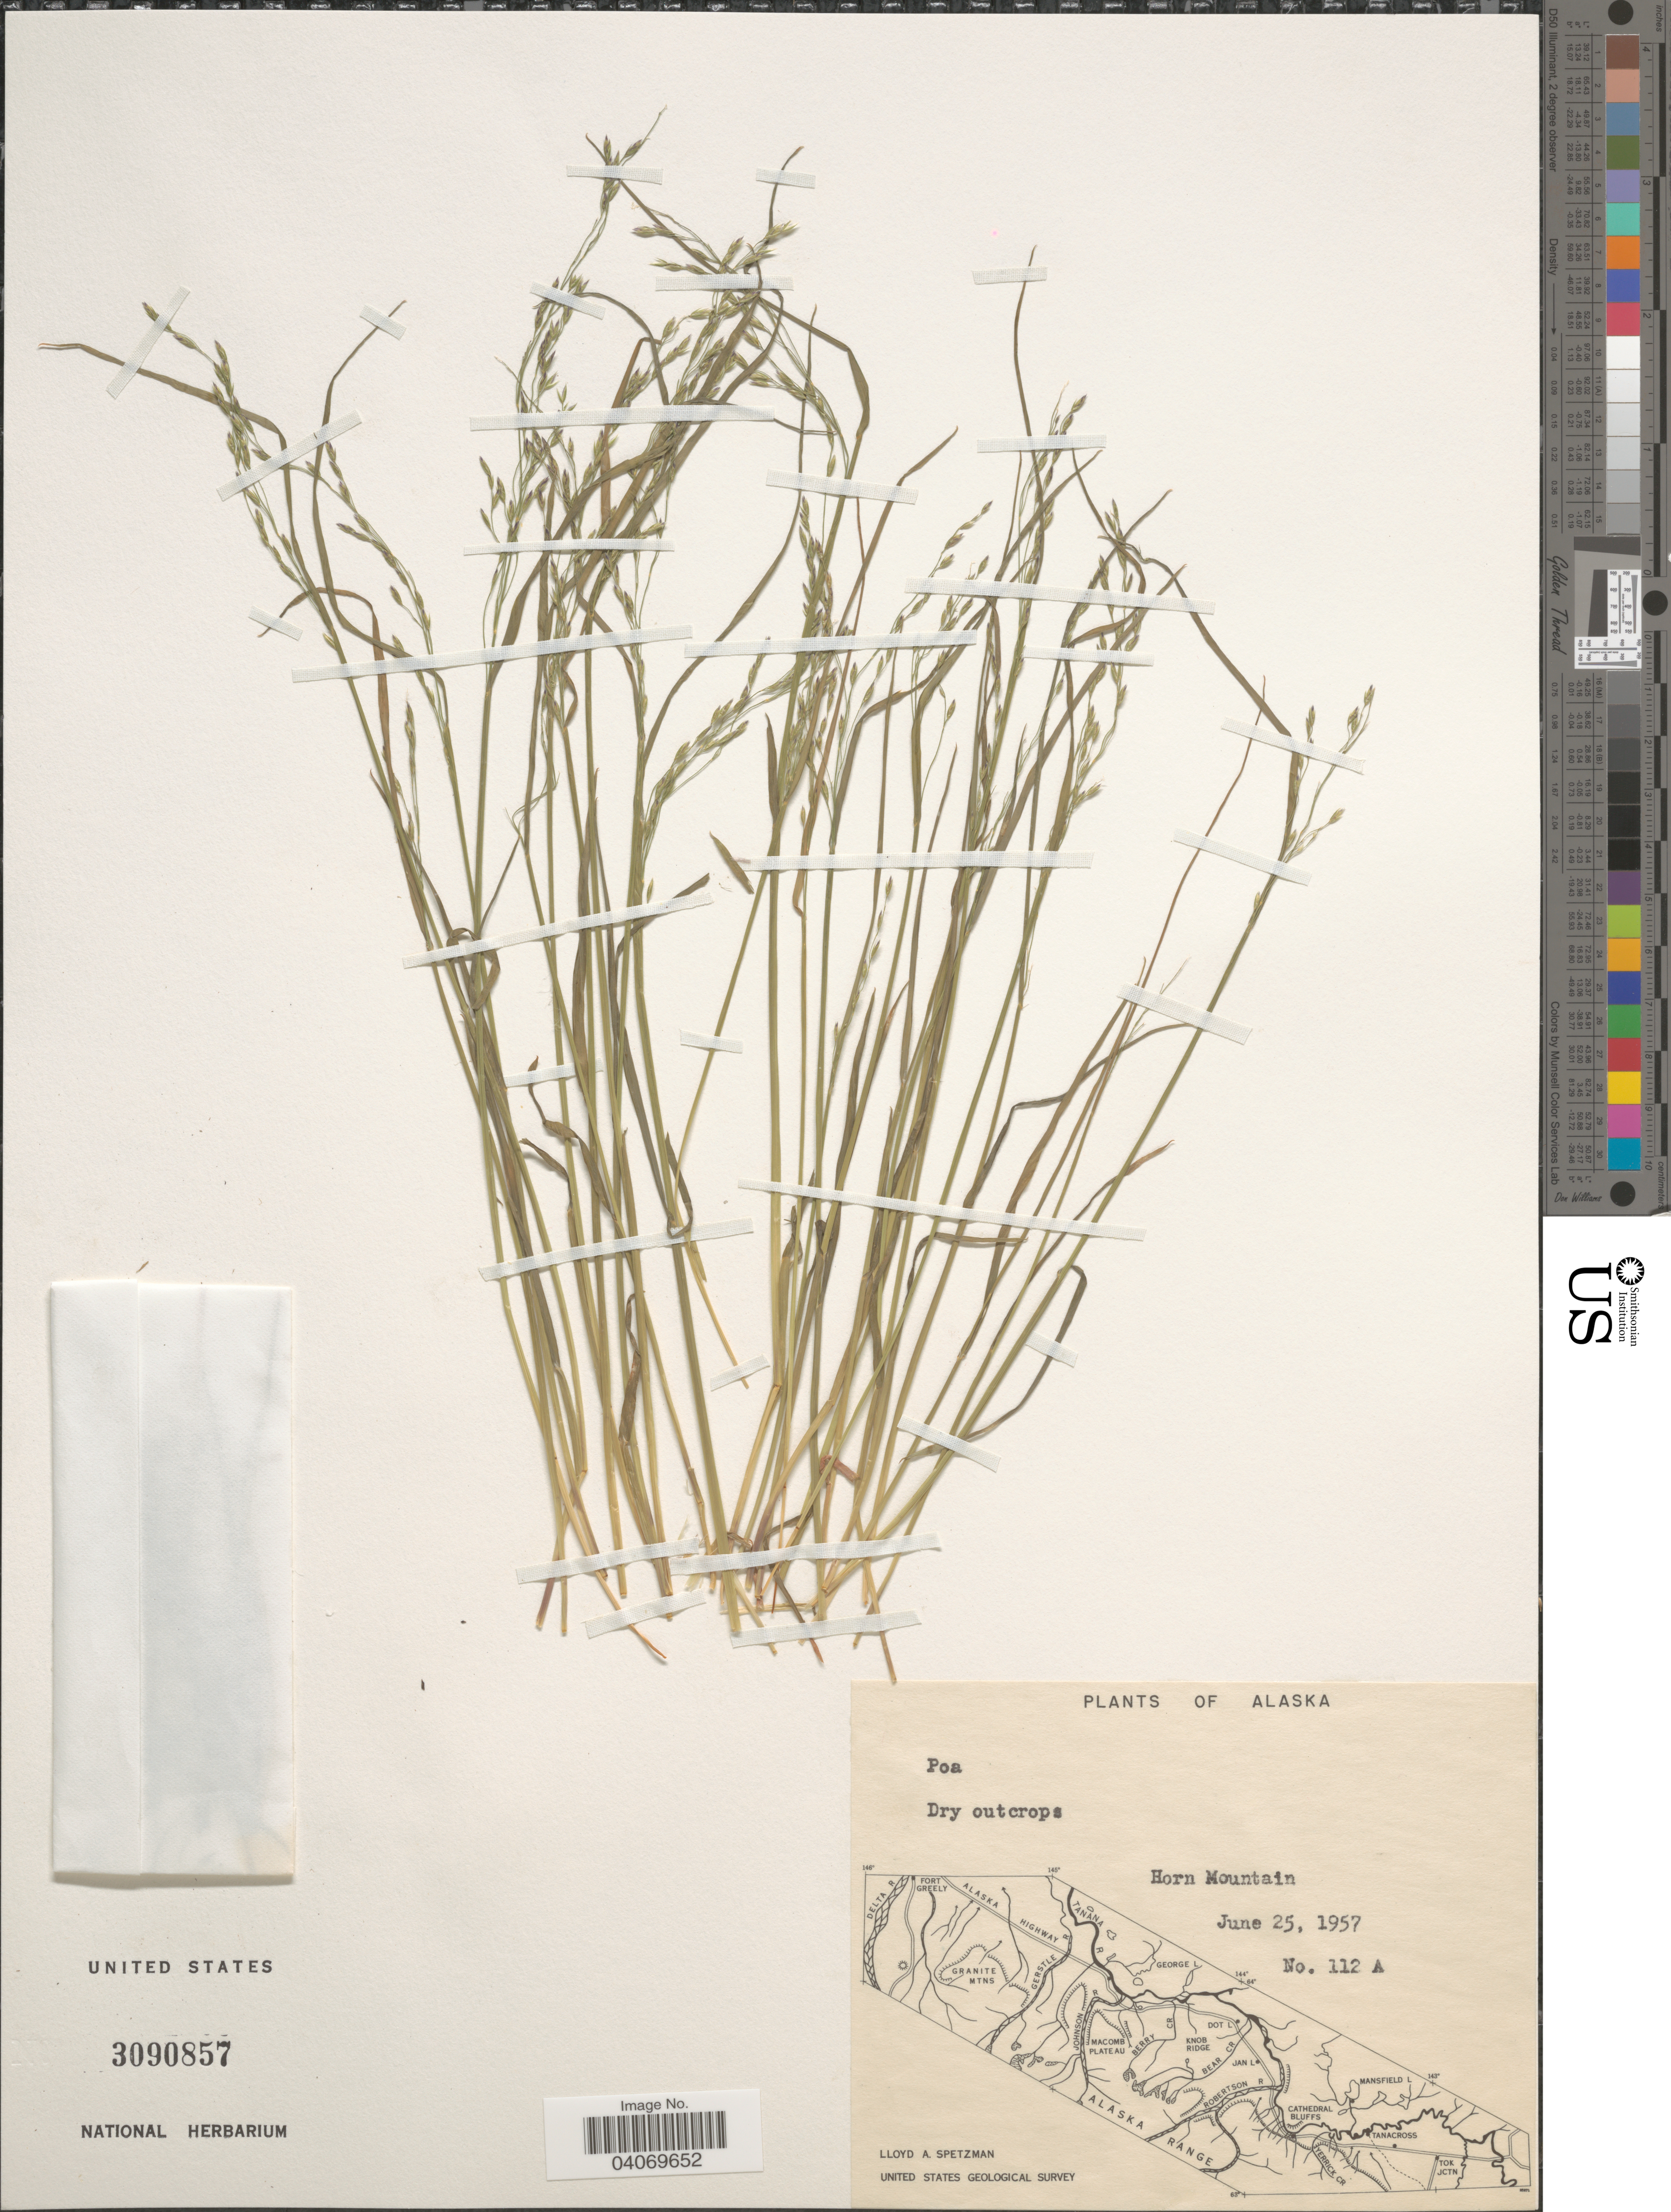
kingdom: Plantae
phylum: Tracheophyta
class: Liliopsida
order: Poales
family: Poaceae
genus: Poa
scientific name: Poa sp.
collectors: L. Spetzman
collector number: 112A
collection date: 1957-06-25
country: United States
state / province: Alaska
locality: Horn Mountain. United States Geological Survey.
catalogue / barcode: US 3090857